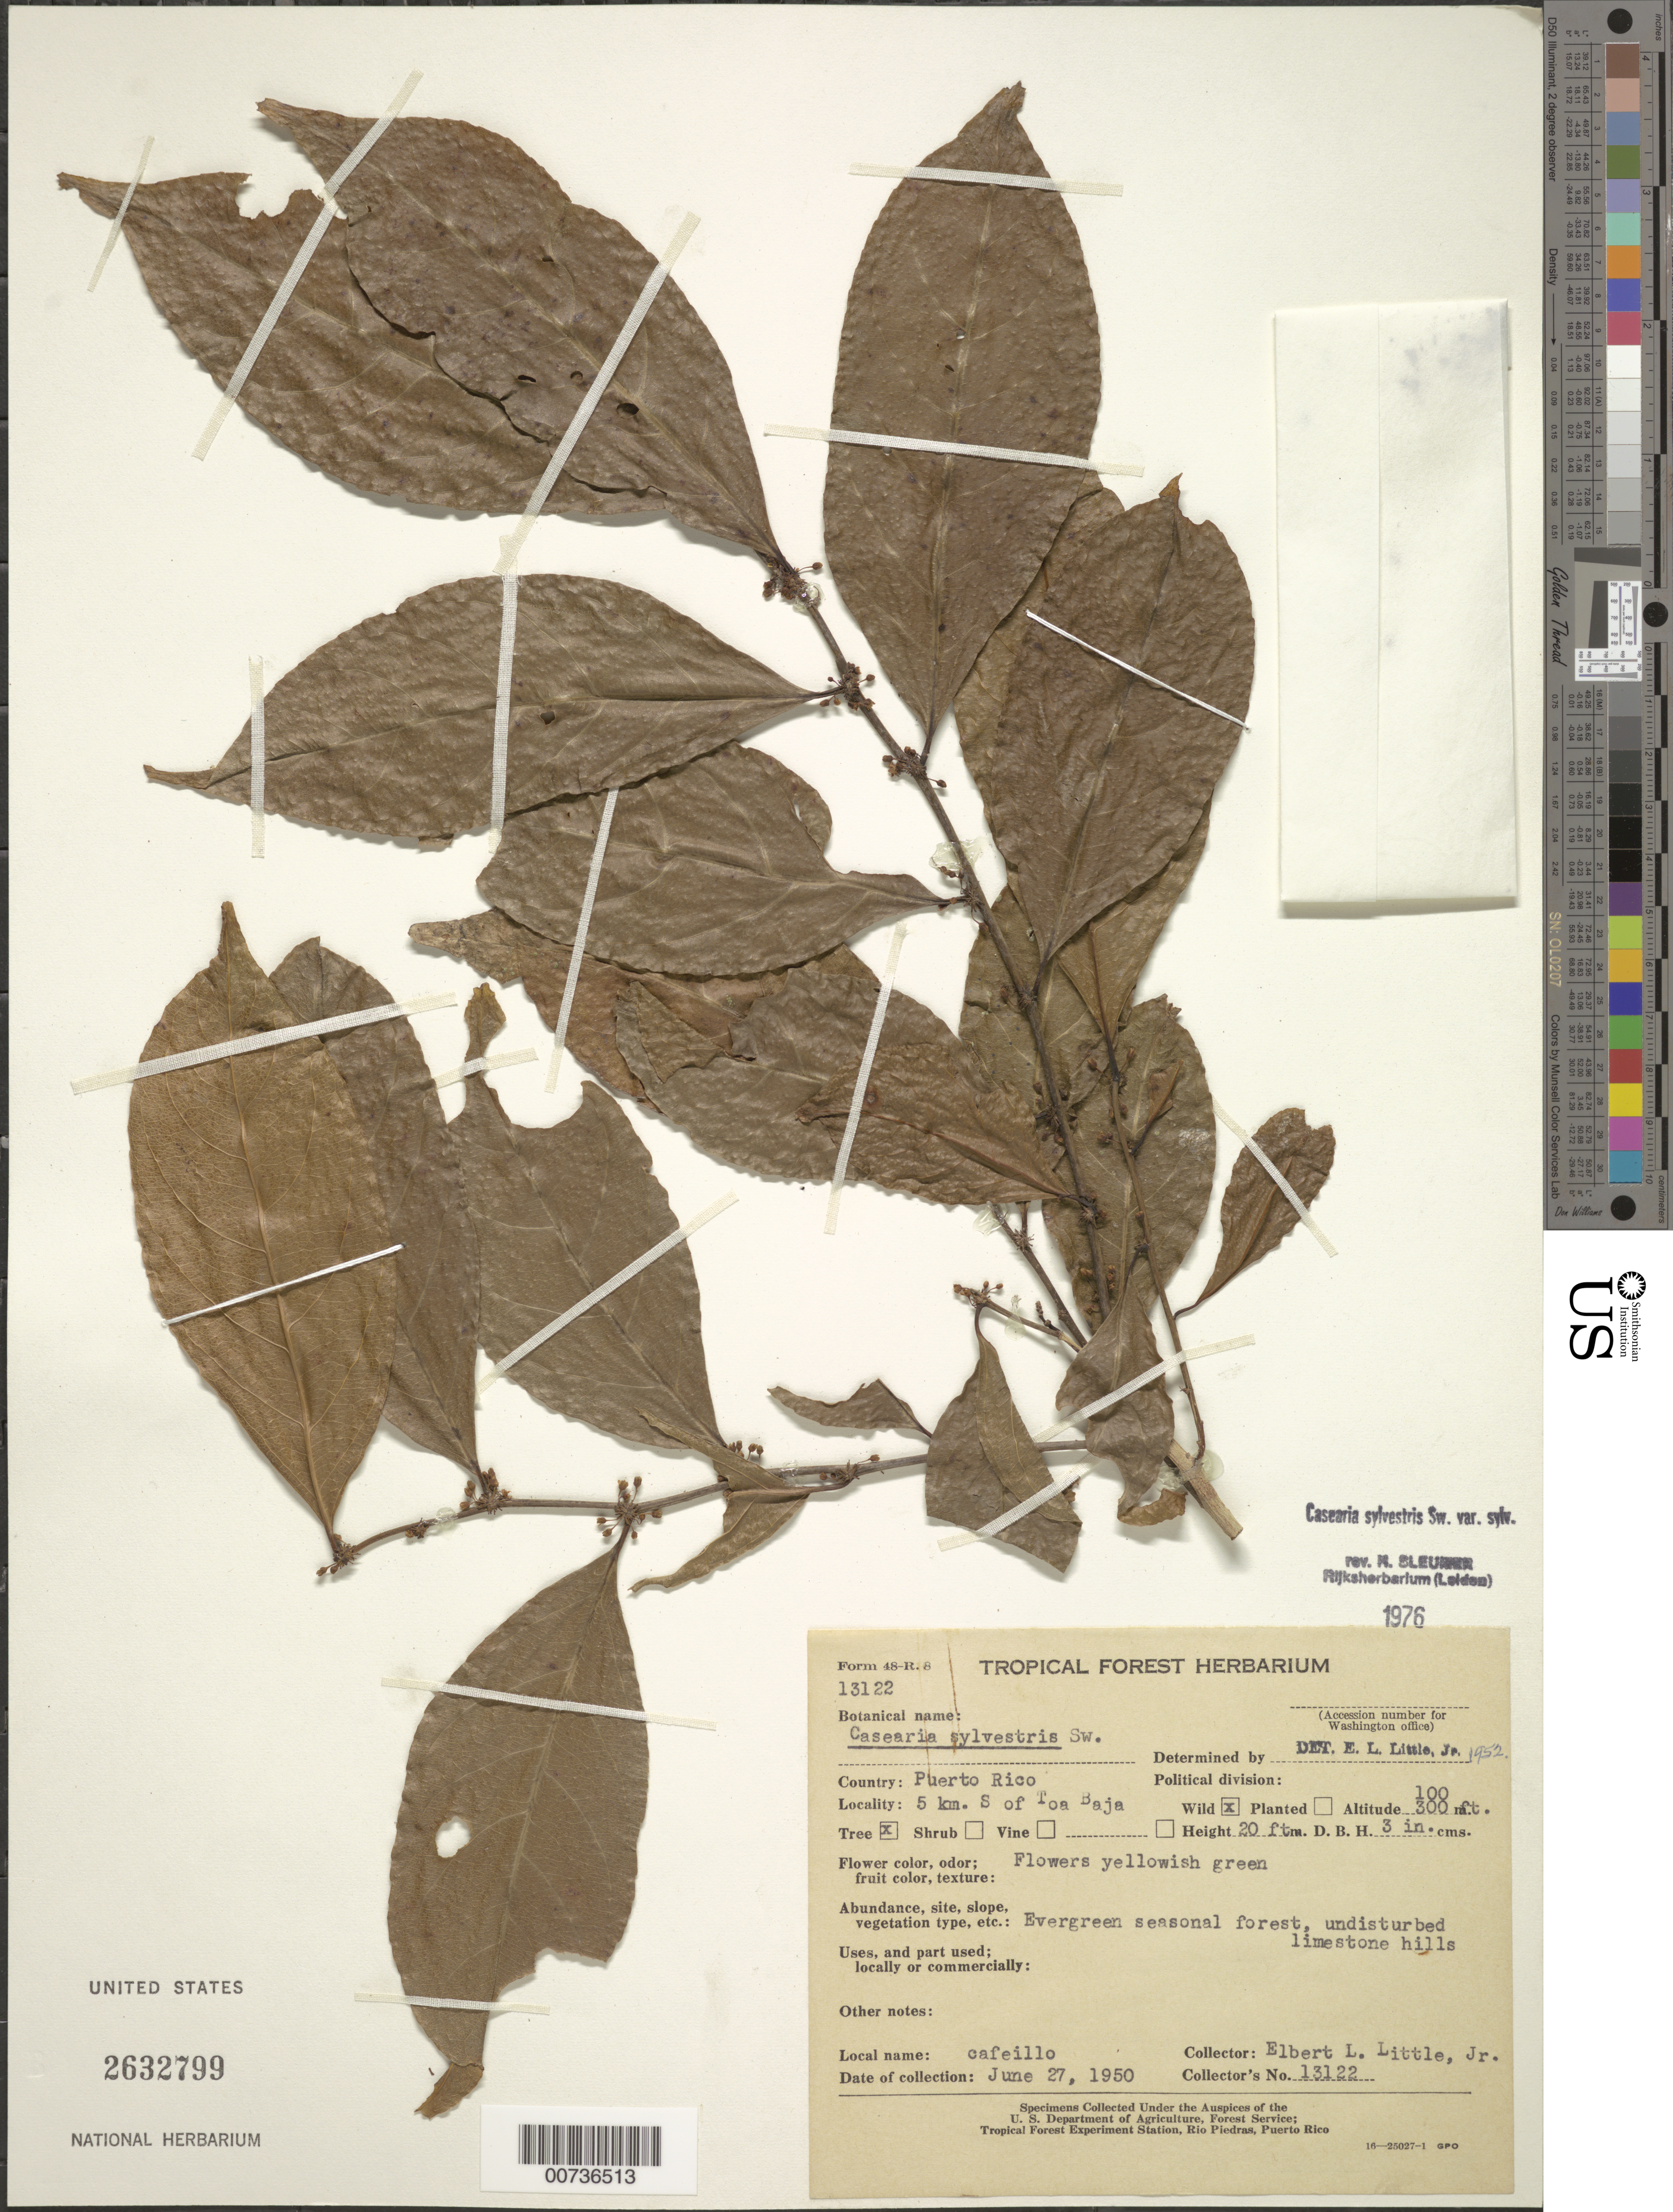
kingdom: Plantae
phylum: Tracheophyta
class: Magnoliopsida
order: Malpighiales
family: Salicaceae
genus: Casearia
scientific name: Casearia sylvestris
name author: Sw.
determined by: Sleumer, H. O.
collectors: E. L. Little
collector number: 13122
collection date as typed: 27 Jun 1950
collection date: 1950-06-27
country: Puerto Rico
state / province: Toa Baja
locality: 5 km S of Toa Baja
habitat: Evergreen seasonal forest, undisturbed limestone hills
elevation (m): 30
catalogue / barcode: US 2632799